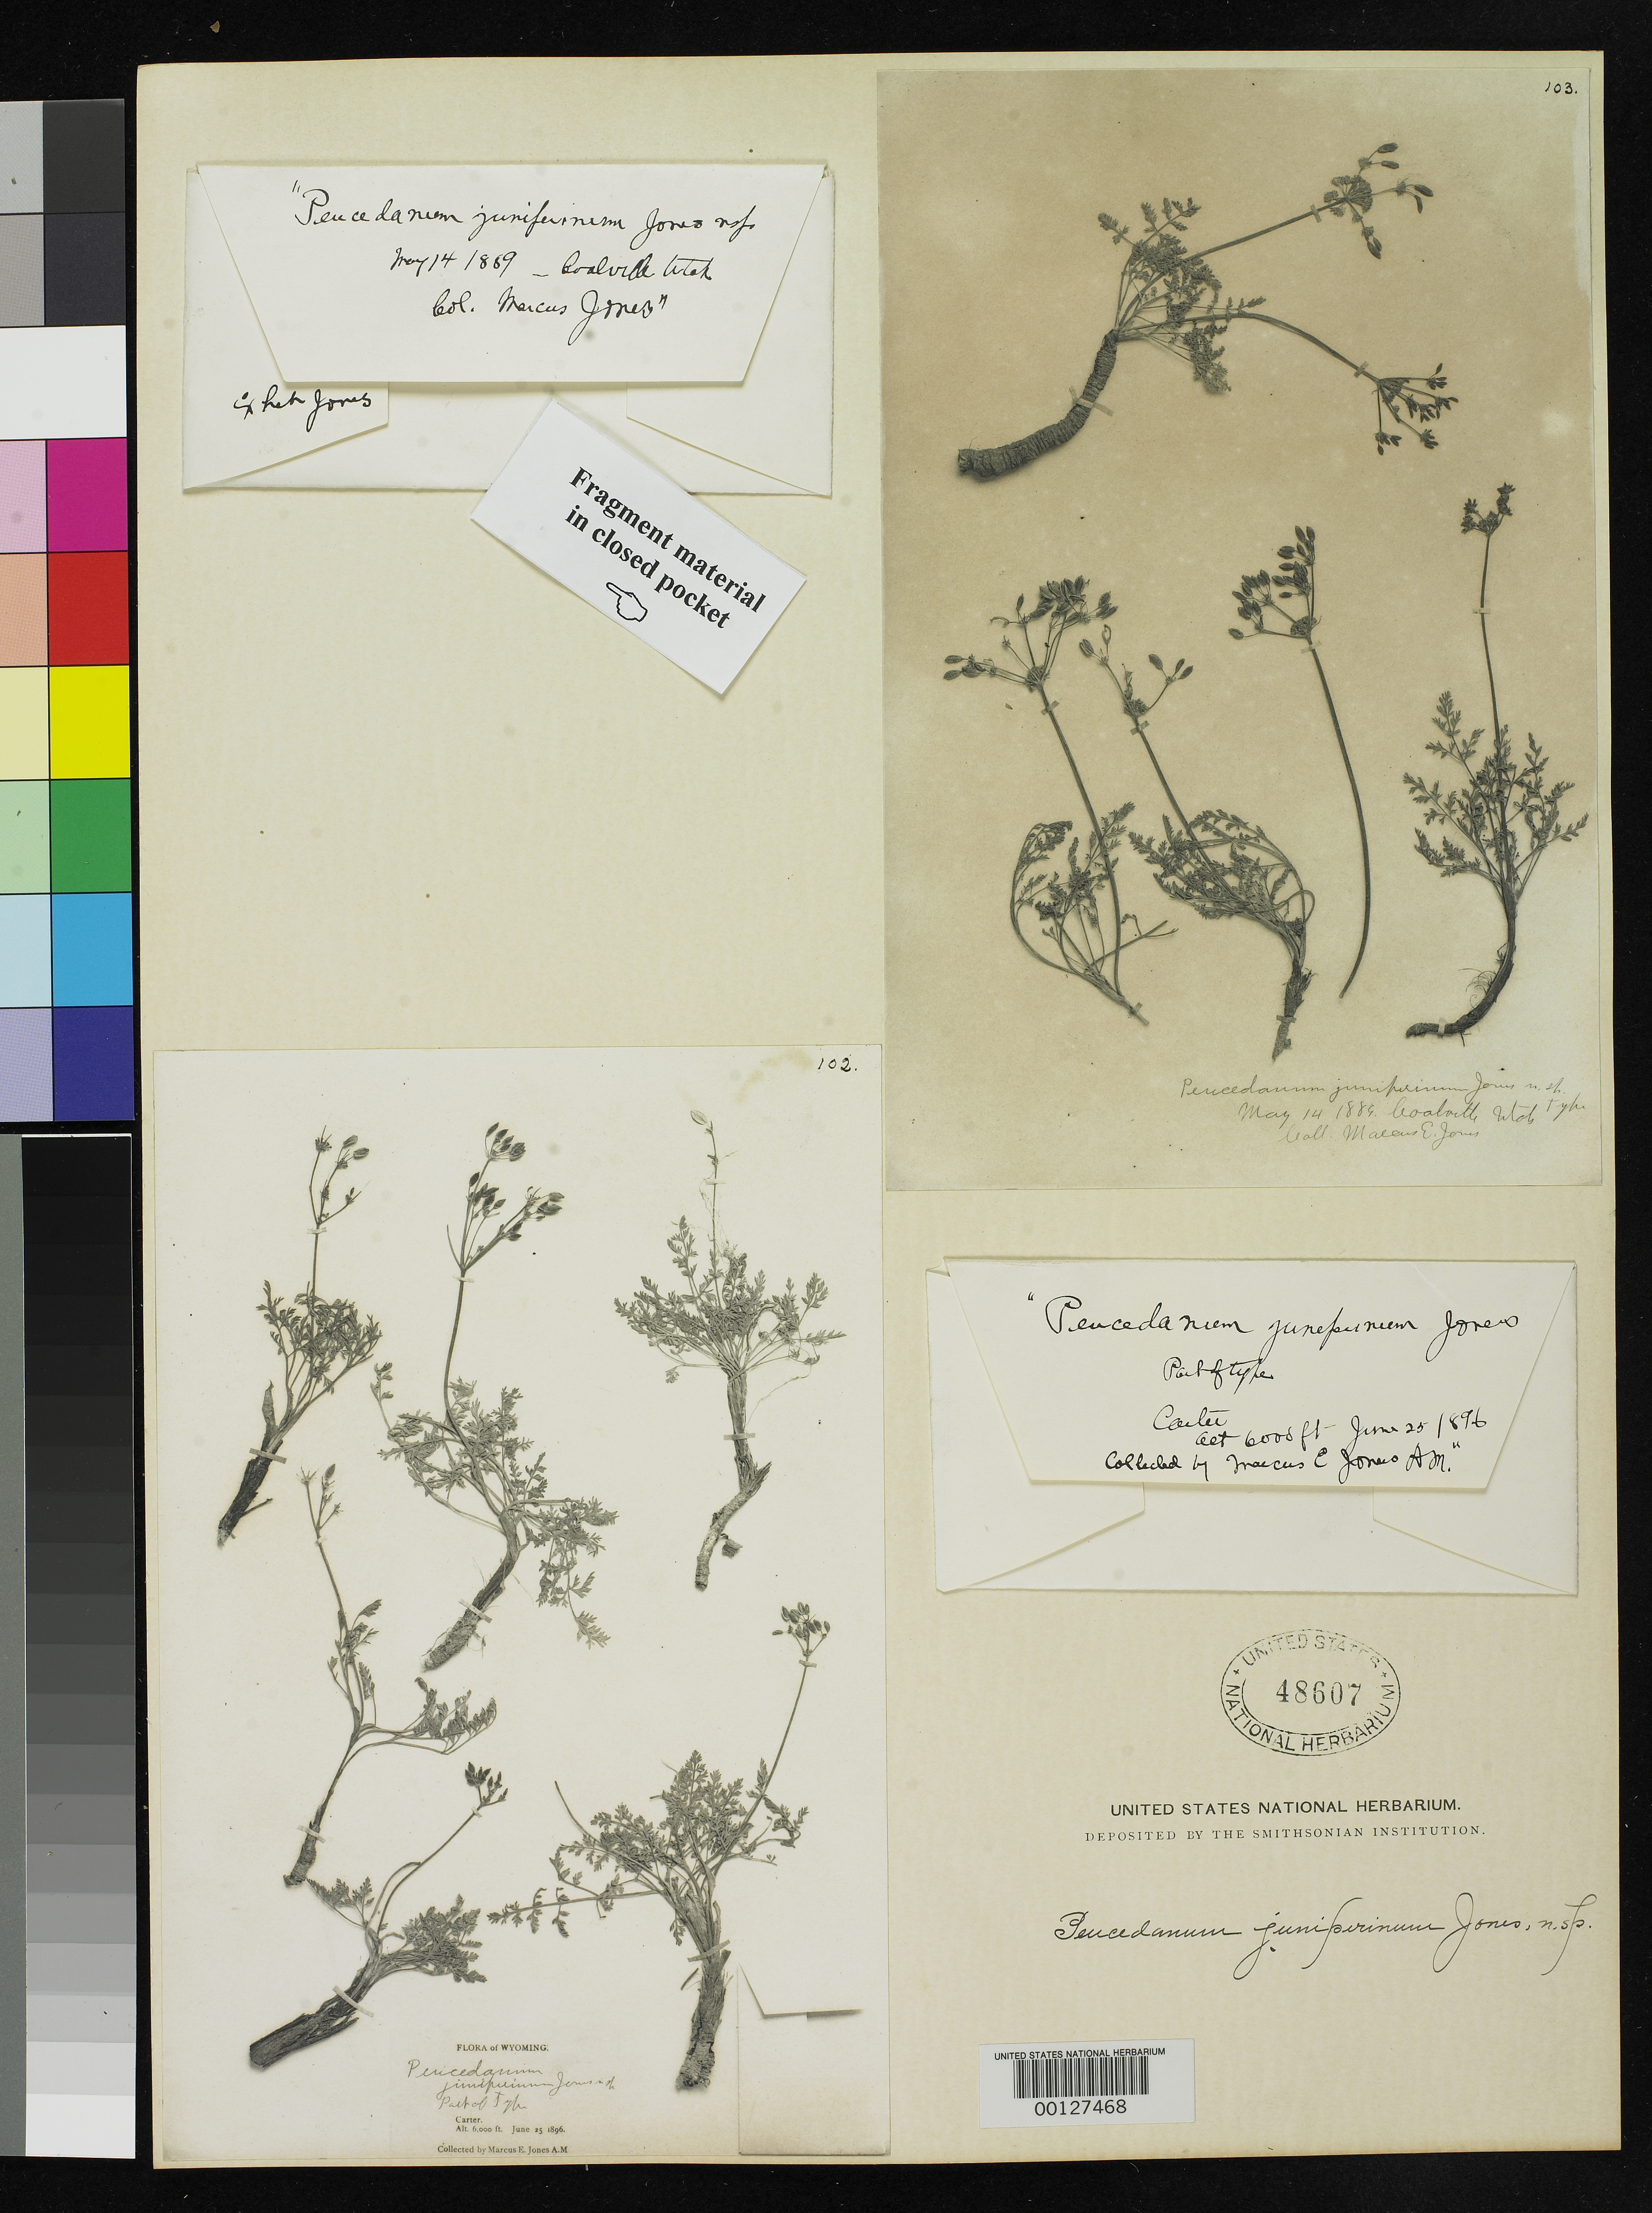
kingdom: Plantae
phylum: Tracheophyta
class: Magnoliopsida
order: Apiales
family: Apiaceae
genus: Peucedanum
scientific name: Peucedanum juniperinum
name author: M.E. Jones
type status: Type Collection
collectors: M. E. Jones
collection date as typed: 14 May 1889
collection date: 1889-05-14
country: United States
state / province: Utah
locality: Coalville.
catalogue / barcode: US 48607